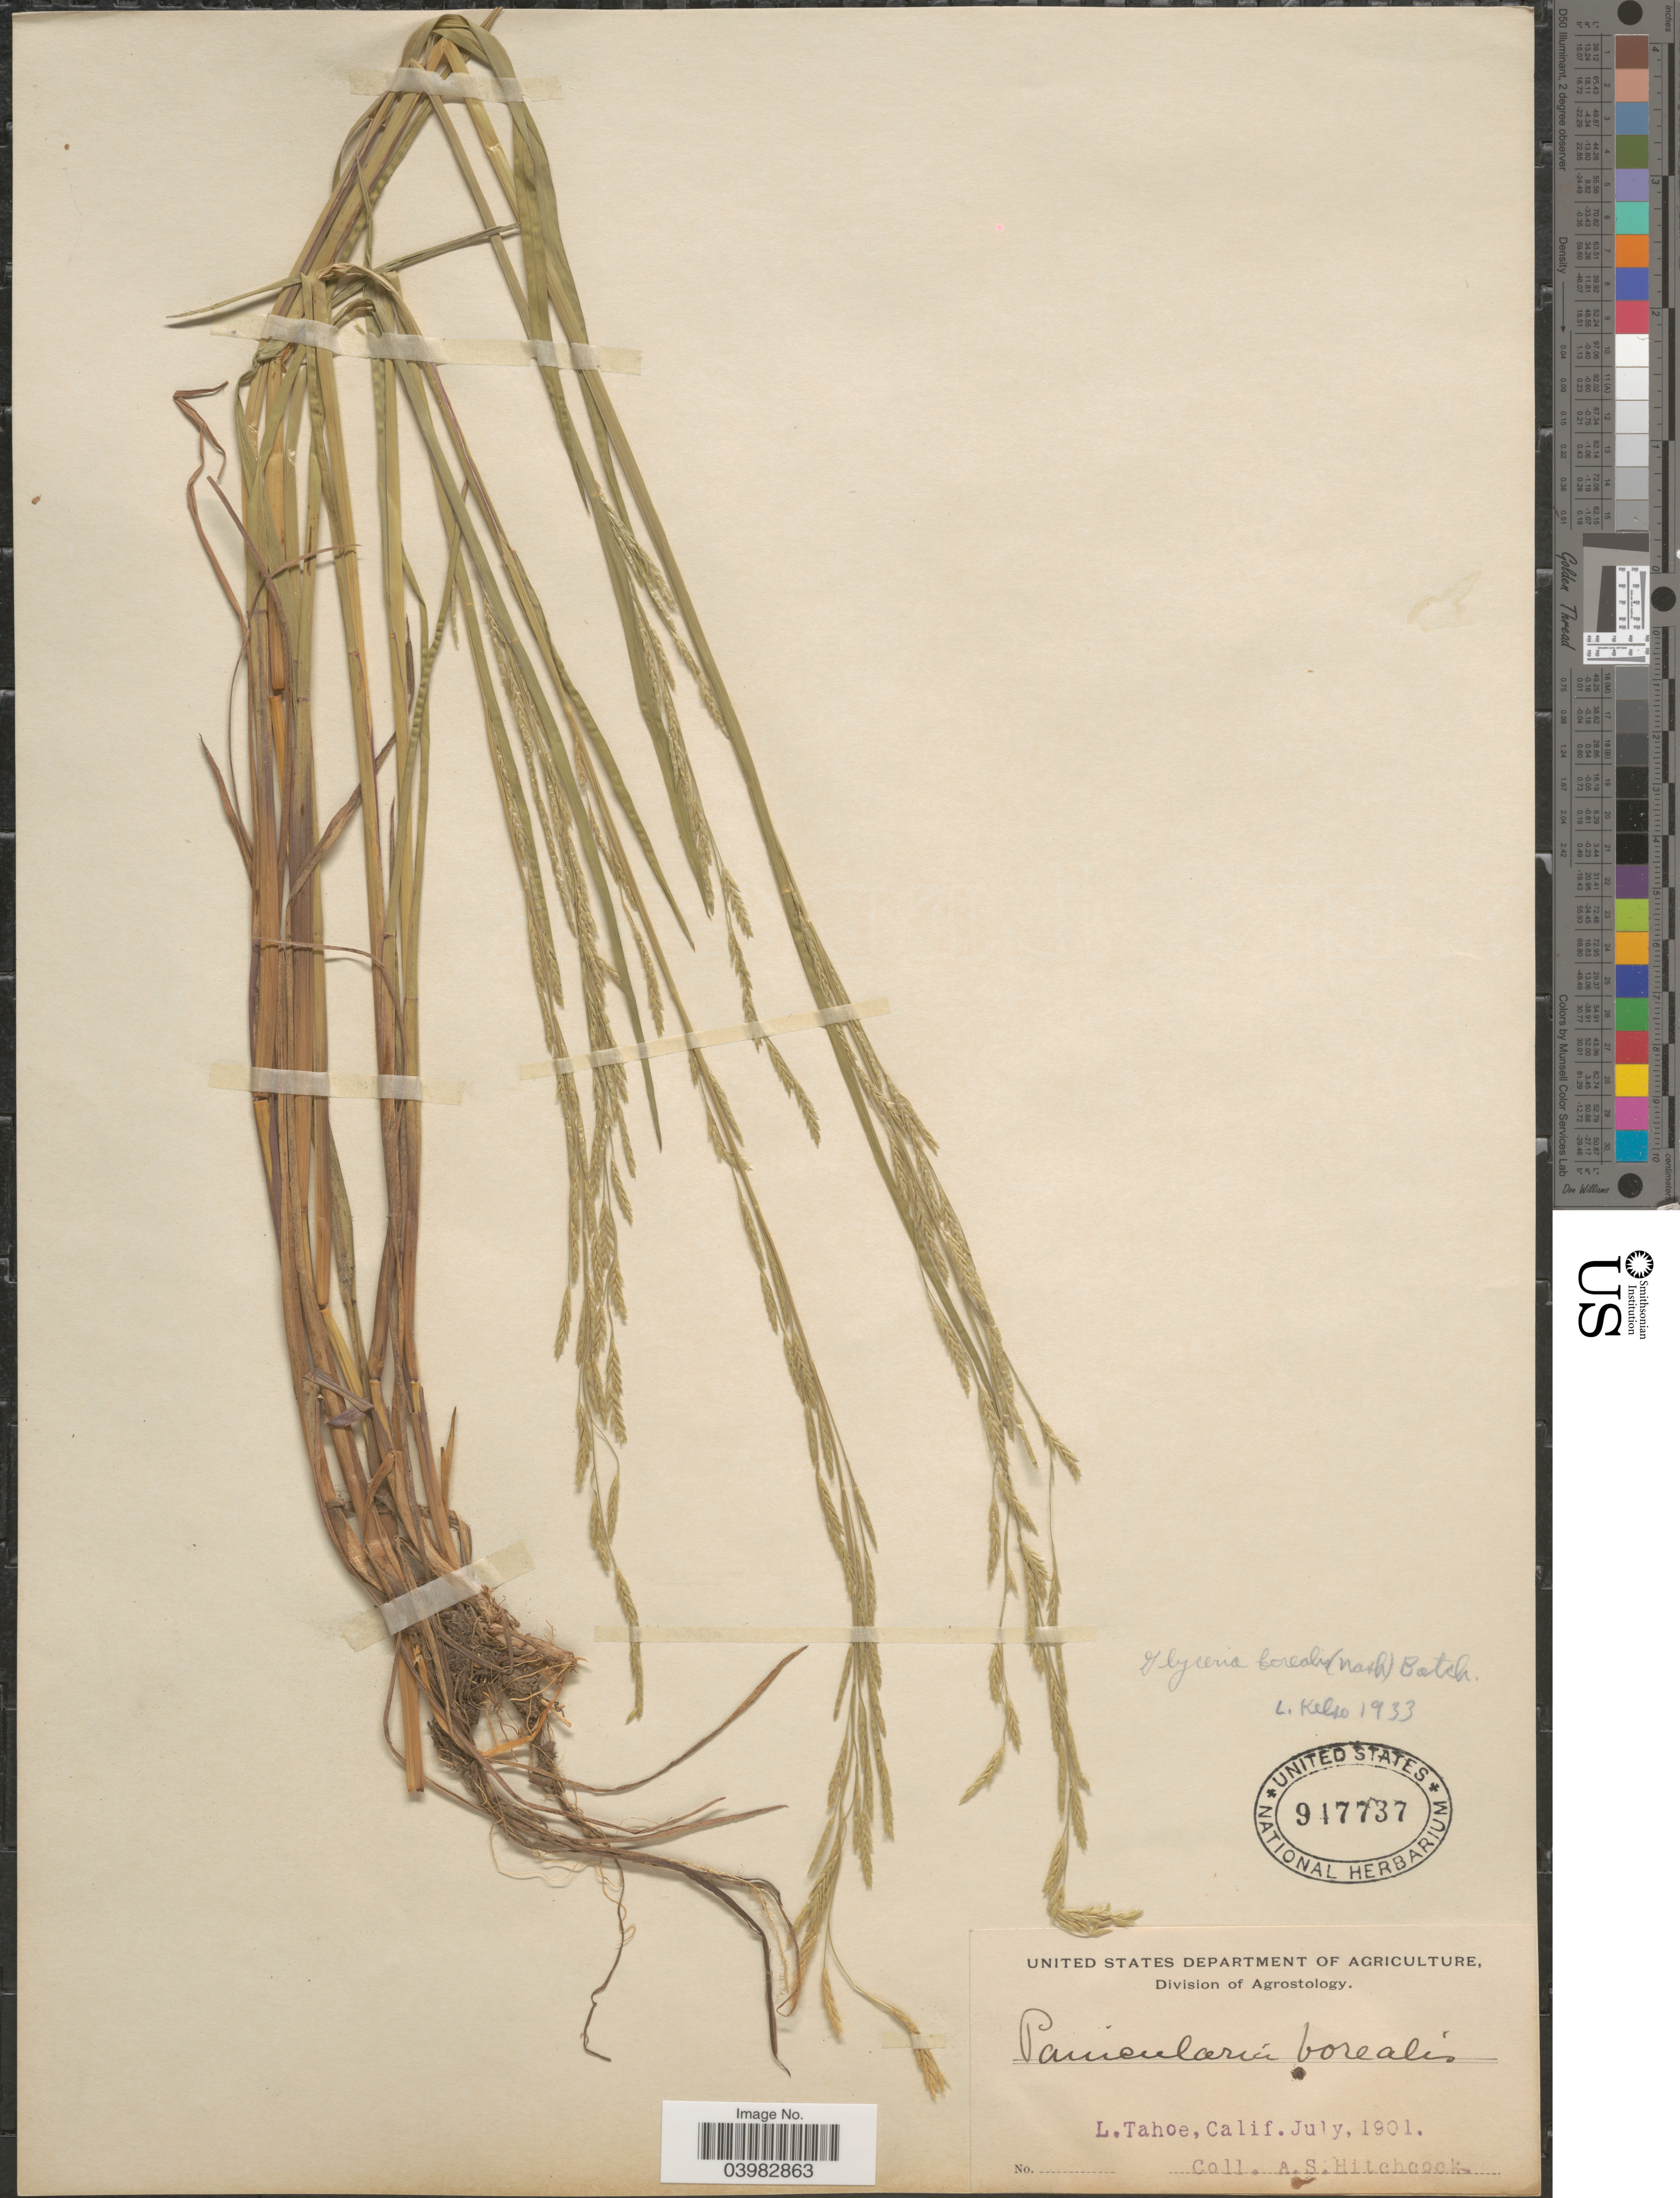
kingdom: Plantae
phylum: Tracheophyta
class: Liliopsida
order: Poales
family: Poaceae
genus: Glyceria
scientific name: Glyceria borealis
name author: (Nash) Batchelder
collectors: A. S. Hitchcock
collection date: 1901-07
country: United States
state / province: California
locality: L. Tahoe.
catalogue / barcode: US 947737